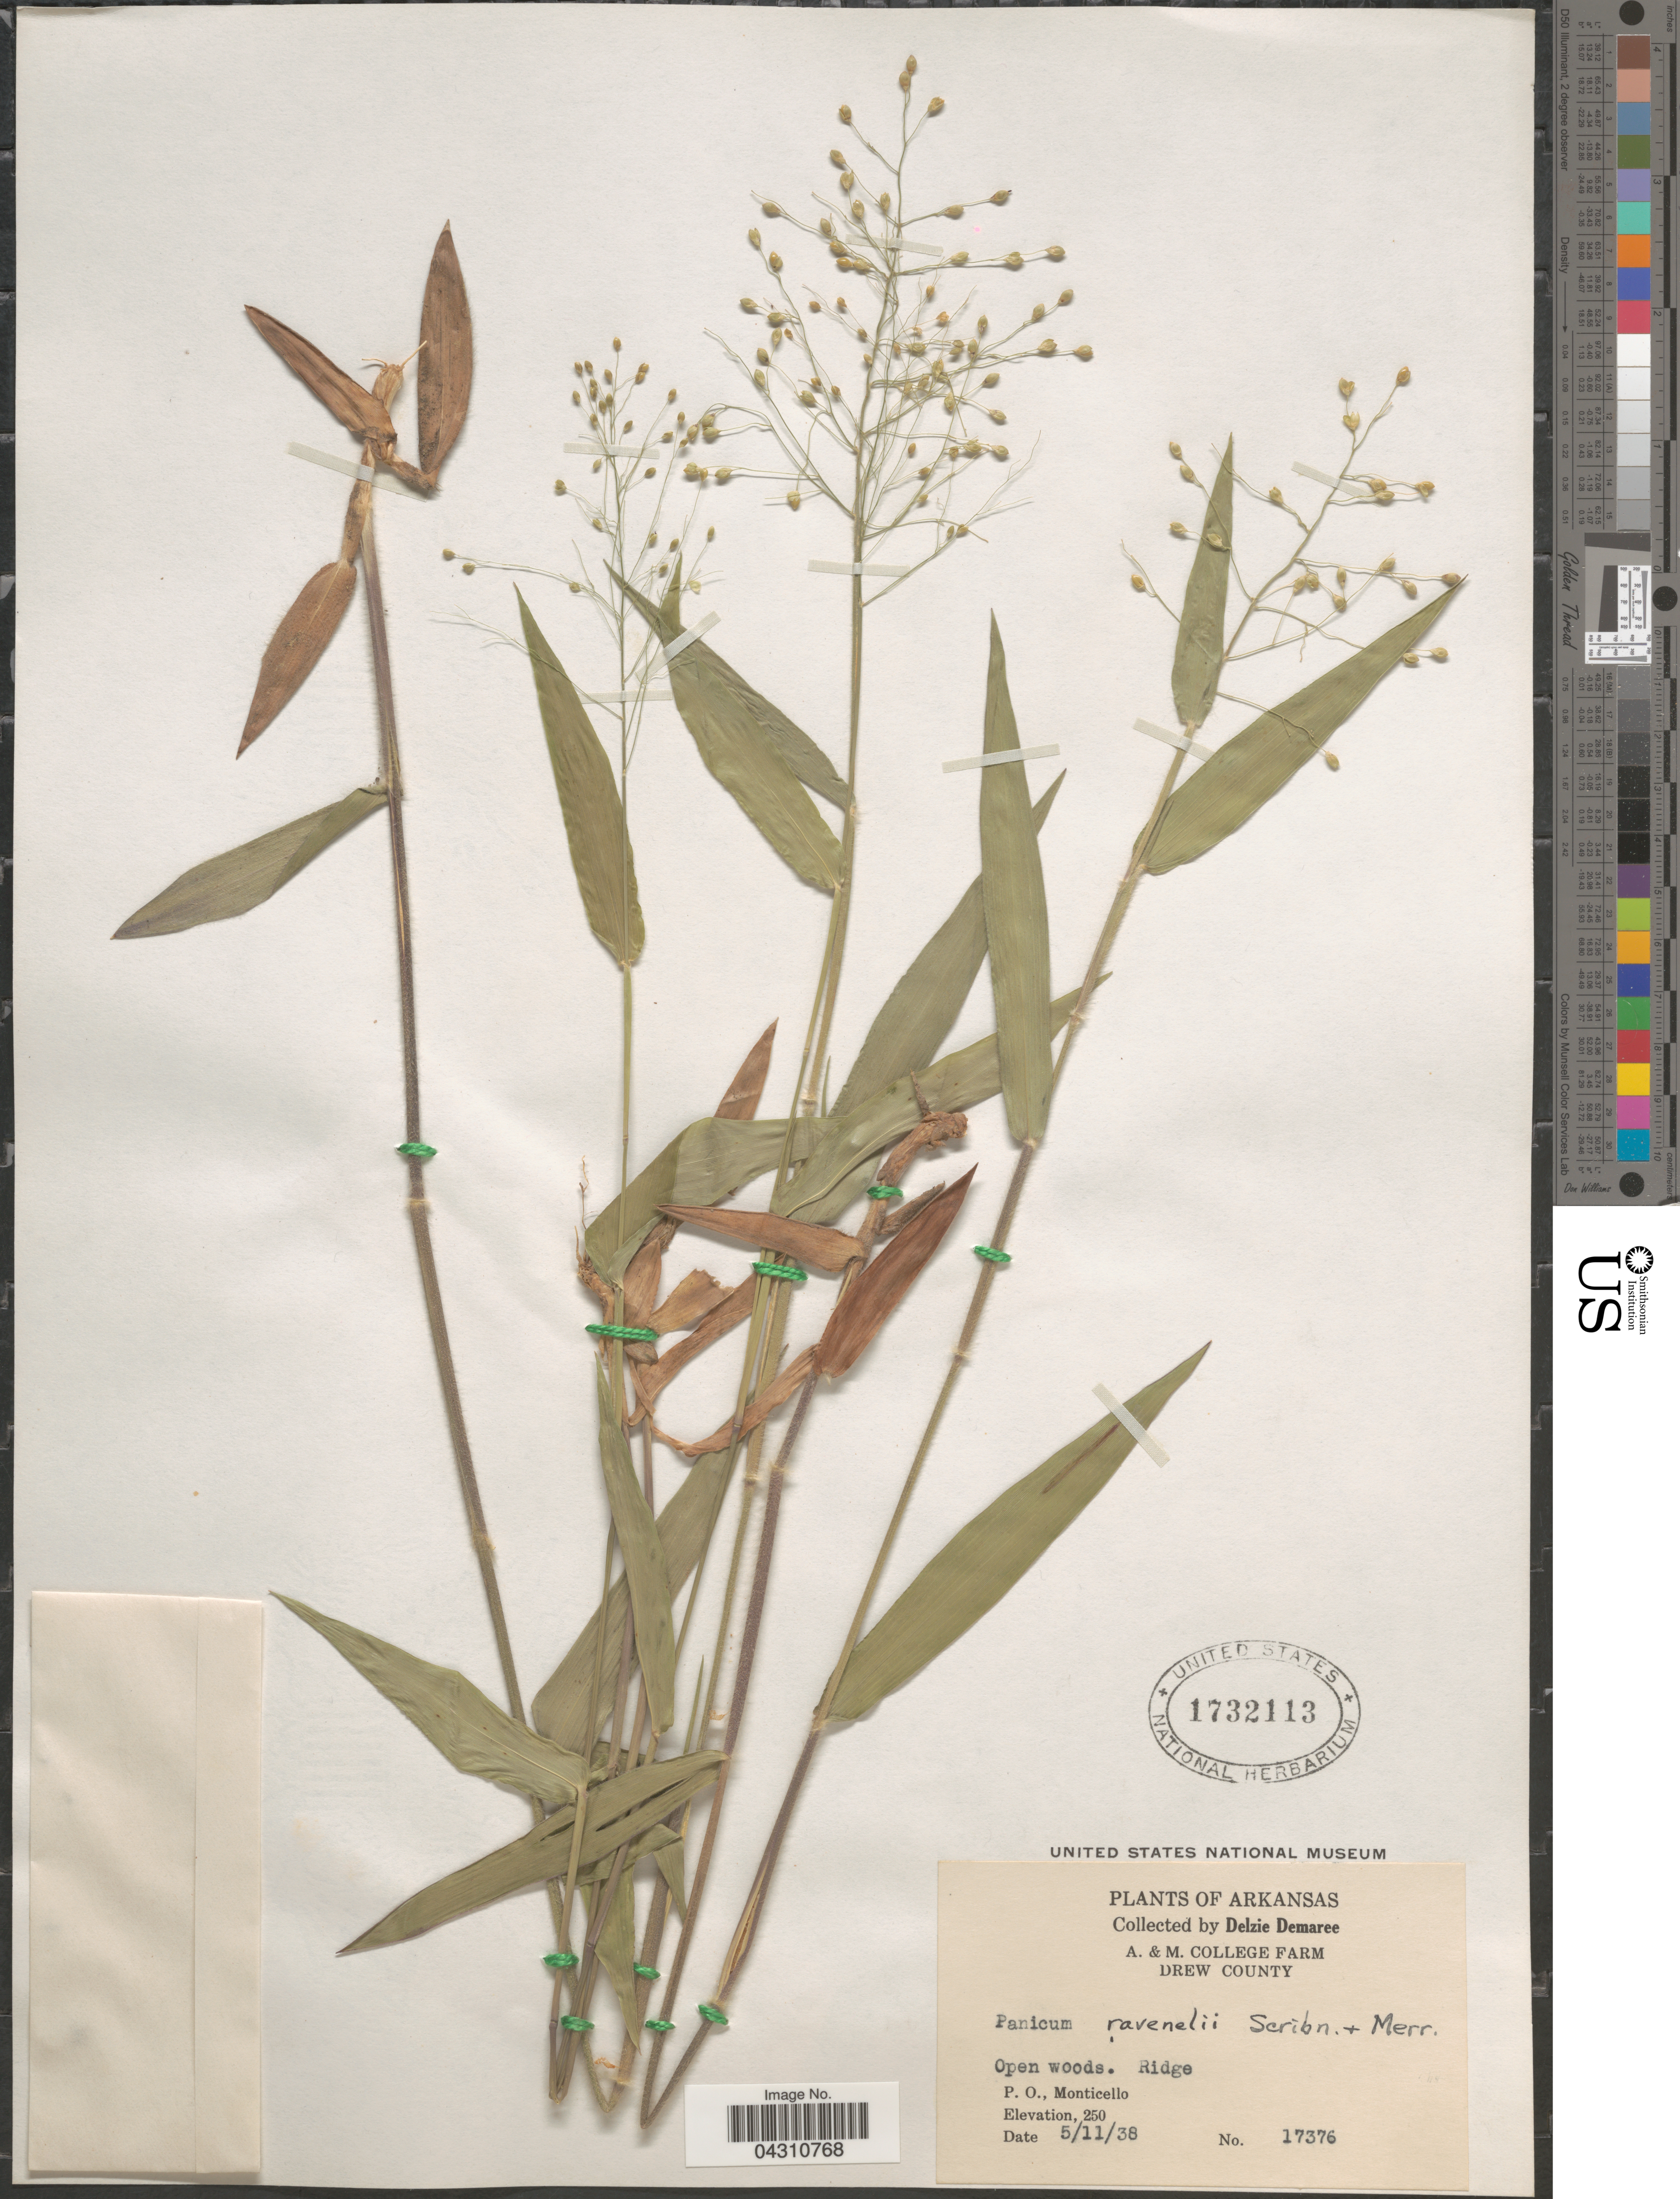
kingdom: Plantae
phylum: Tracheophyta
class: Liliopsida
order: Poales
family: Poaceae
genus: Dichanthelium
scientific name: Dichanthelium ravenelii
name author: (Scribn. & Merr.) Gould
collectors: D. Demaree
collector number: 17376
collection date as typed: Transcribed d/m/y: 11/5/38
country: United States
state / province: Arkansas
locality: A. & M. College Farm. Drew County. Open woods. Ridge. P.O., Monticello.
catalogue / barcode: US 1732113